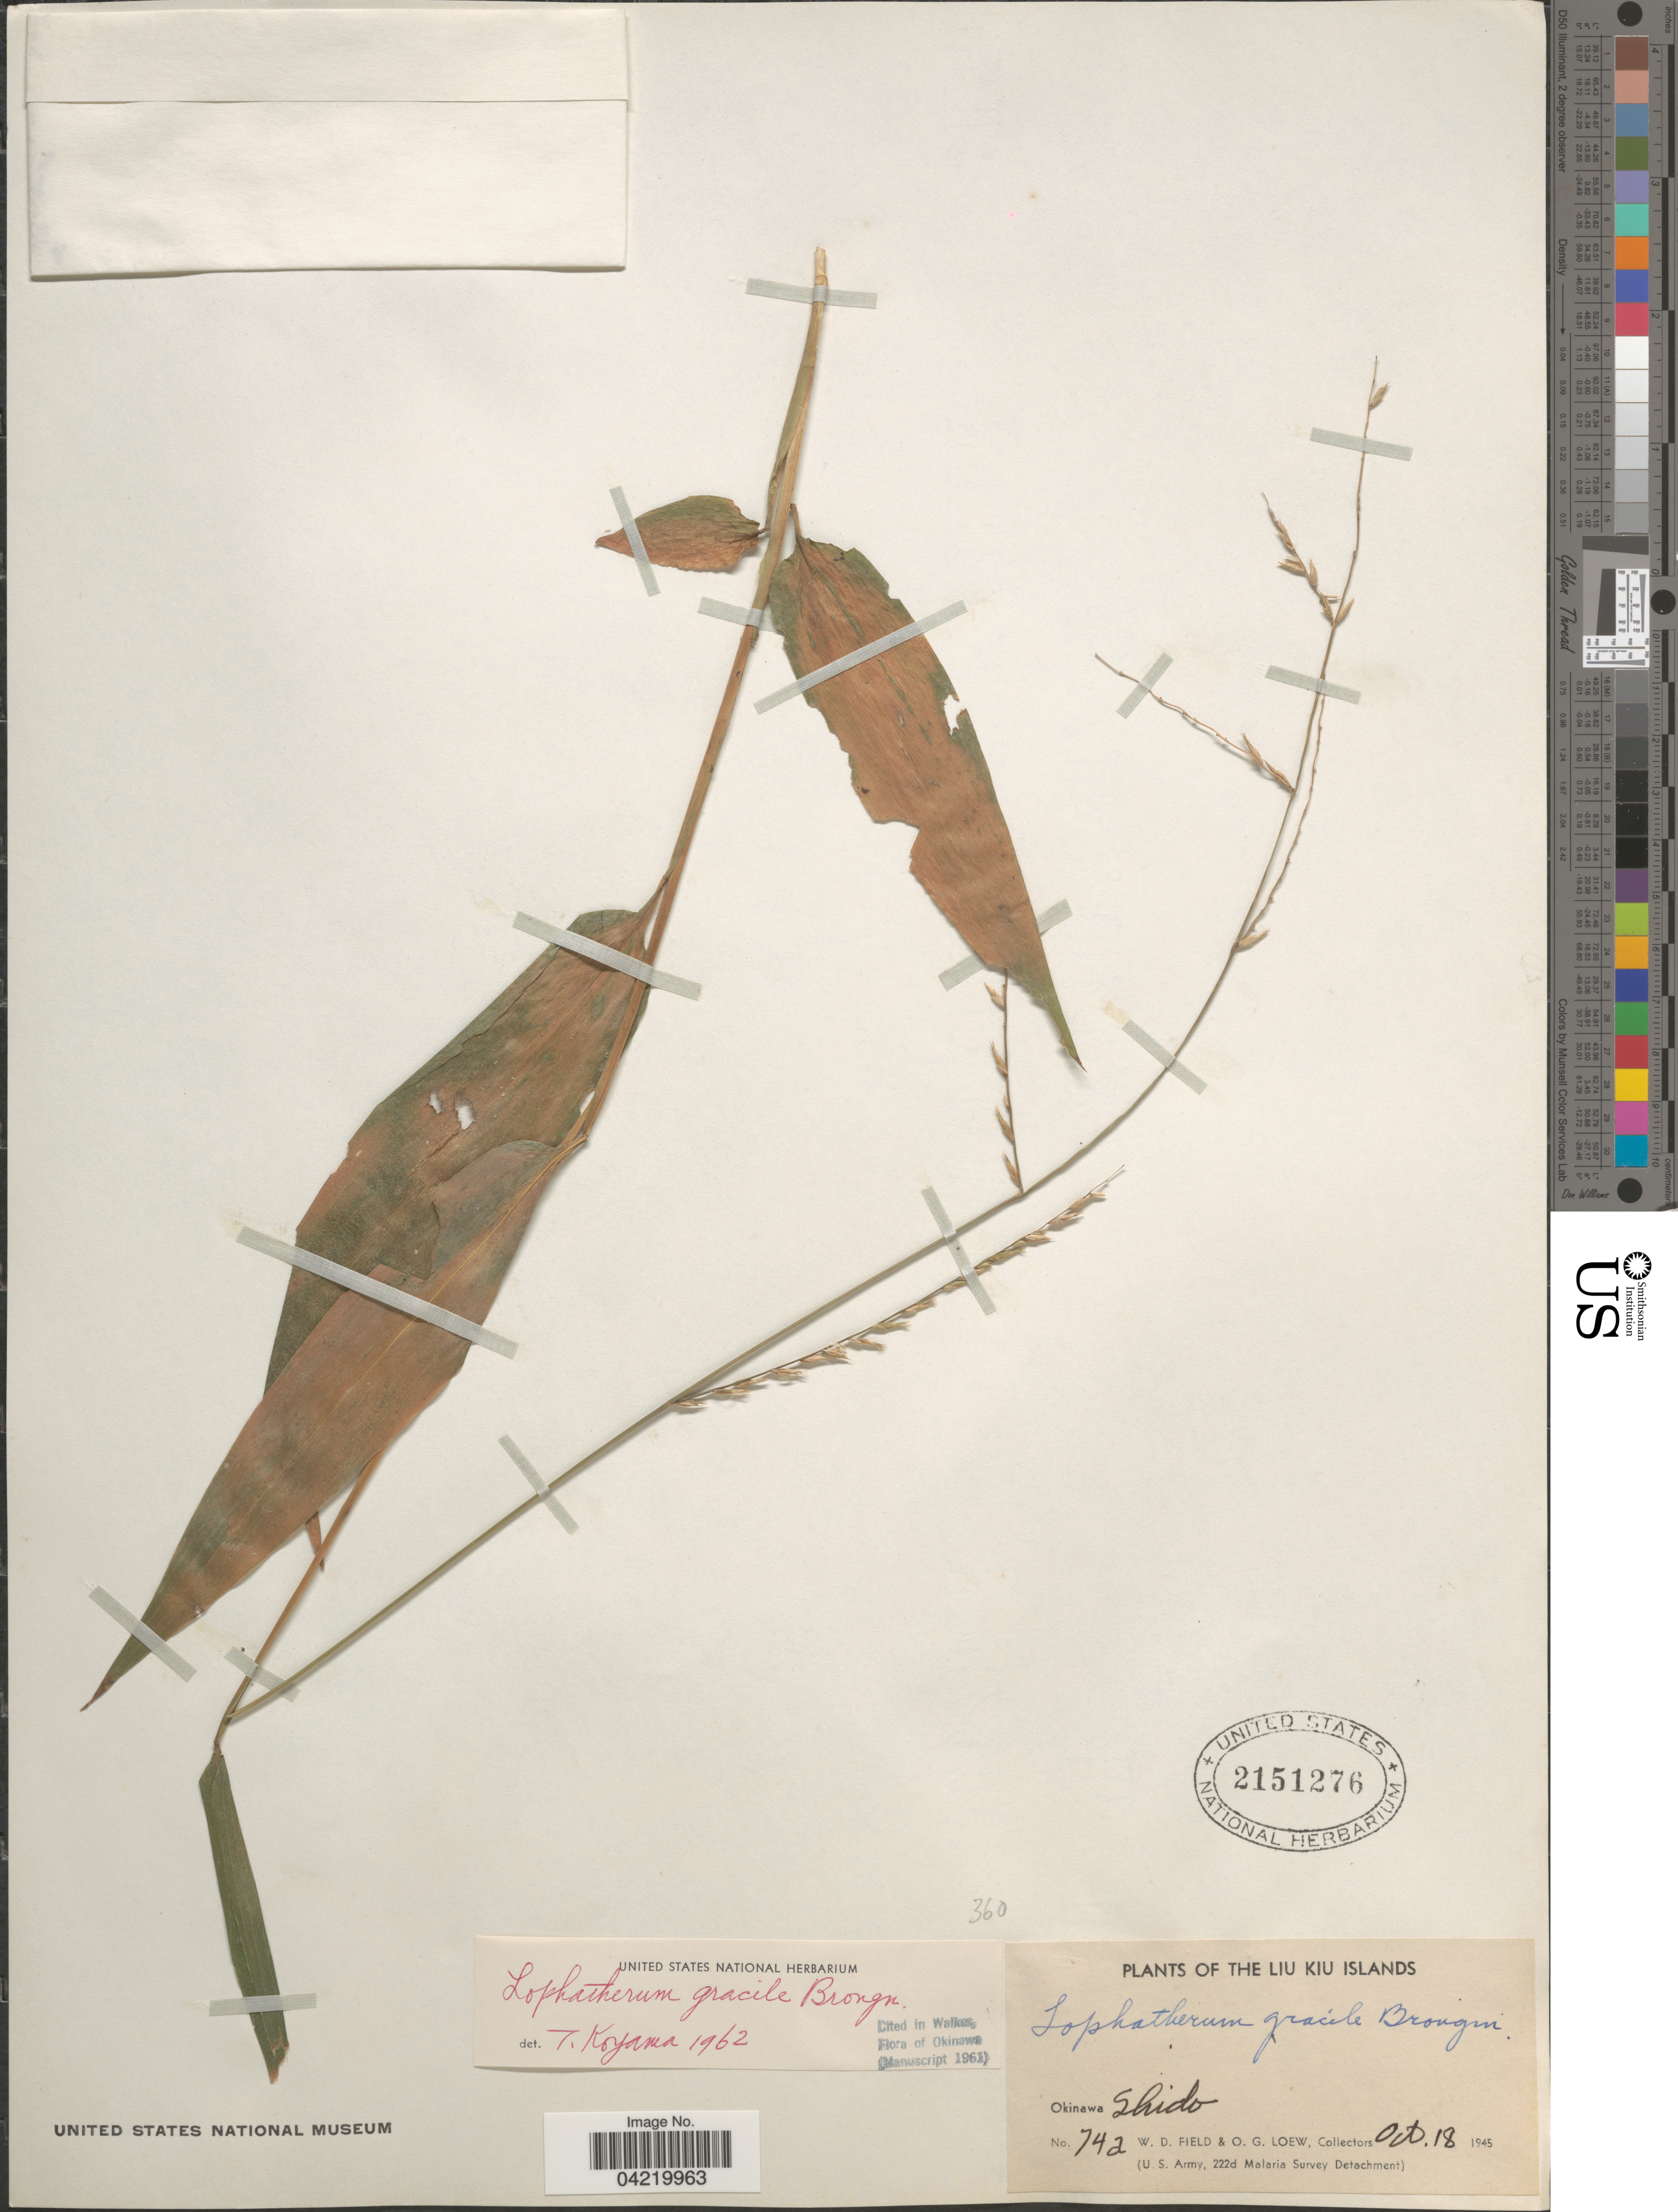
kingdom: Plantae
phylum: Tracheophyta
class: Liliopsida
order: Poales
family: Poaceae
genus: Lophatherum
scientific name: Lophatherum gracile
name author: Brongn.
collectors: W. D. Field & O. G. Loew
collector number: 742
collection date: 1945-10-10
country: Japan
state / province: Okinawa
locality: Liu Kiu Islands. Okinawa Shido. (U. S. Army, 222d Malaria Survey Detachment).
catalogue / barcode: US 2151276